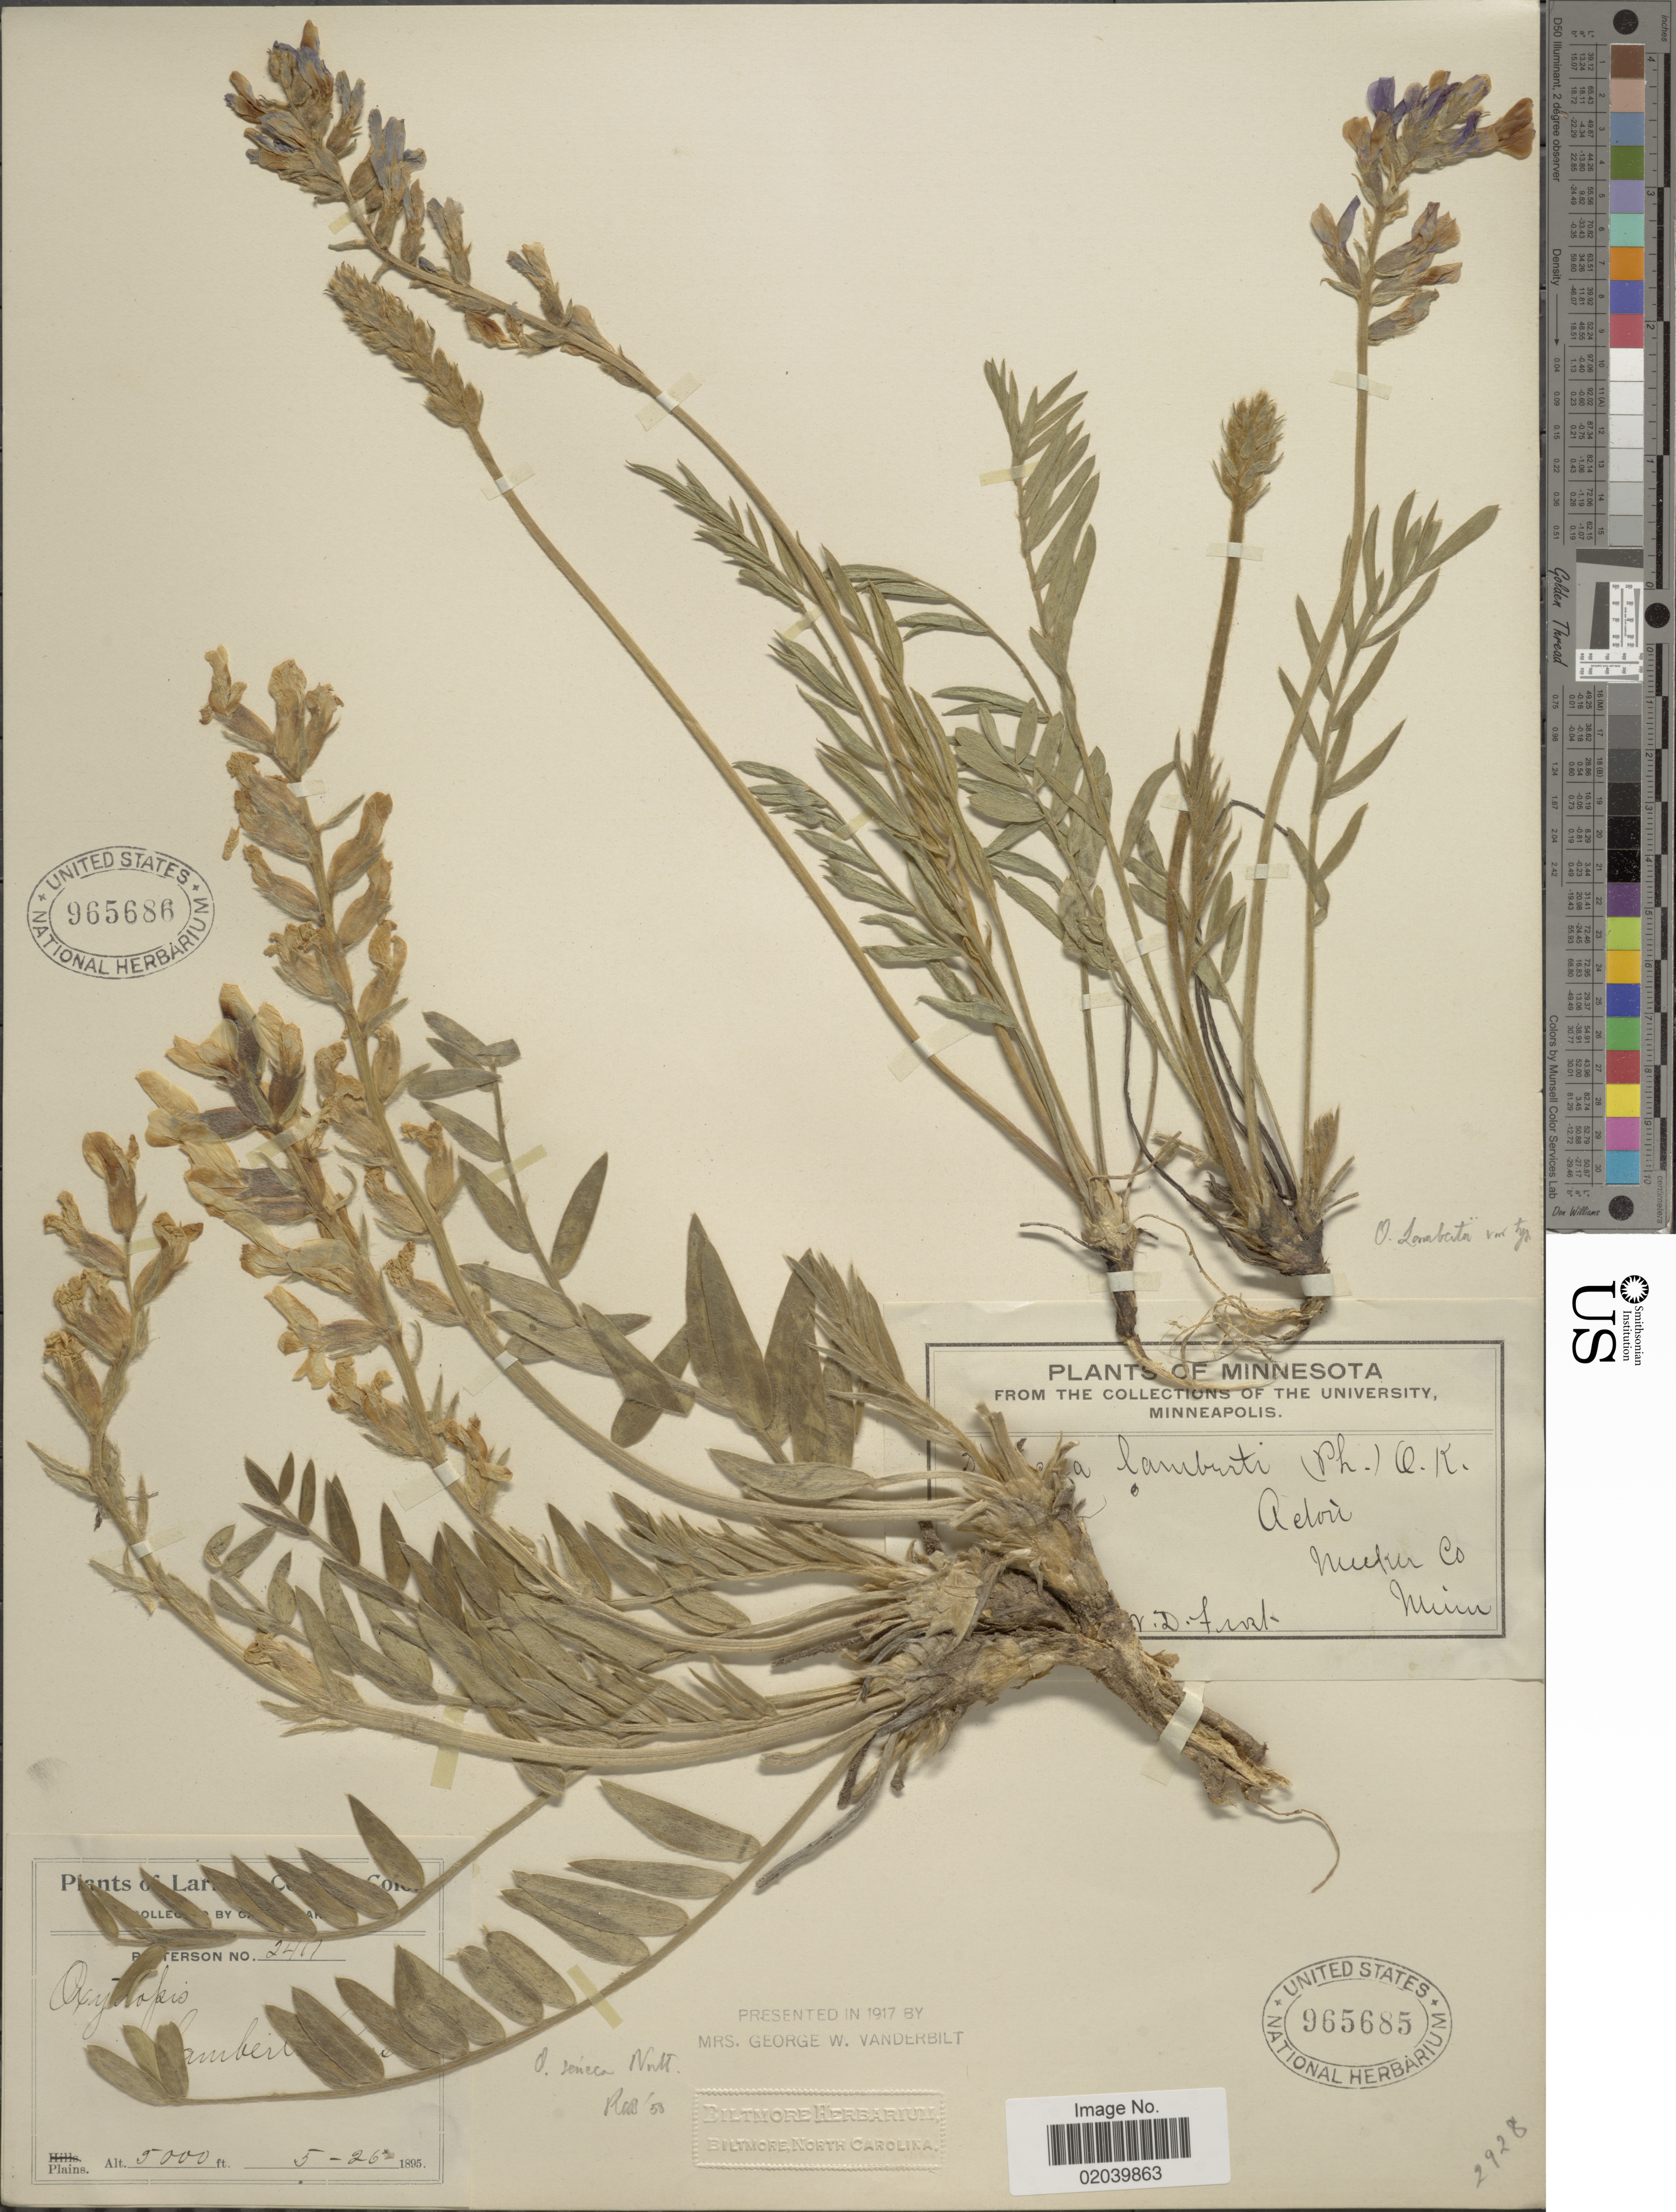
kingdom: Plantae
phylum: Tracheophyta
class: Magnoliopsida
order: Fabales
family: Fabaceae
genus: Oxytropis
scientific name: Oxytropis lambertii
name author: Pursh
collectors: W. Firt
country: United States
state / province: Minnesota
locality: Acton, Meeker Co., Minn.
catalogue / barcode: US 965685